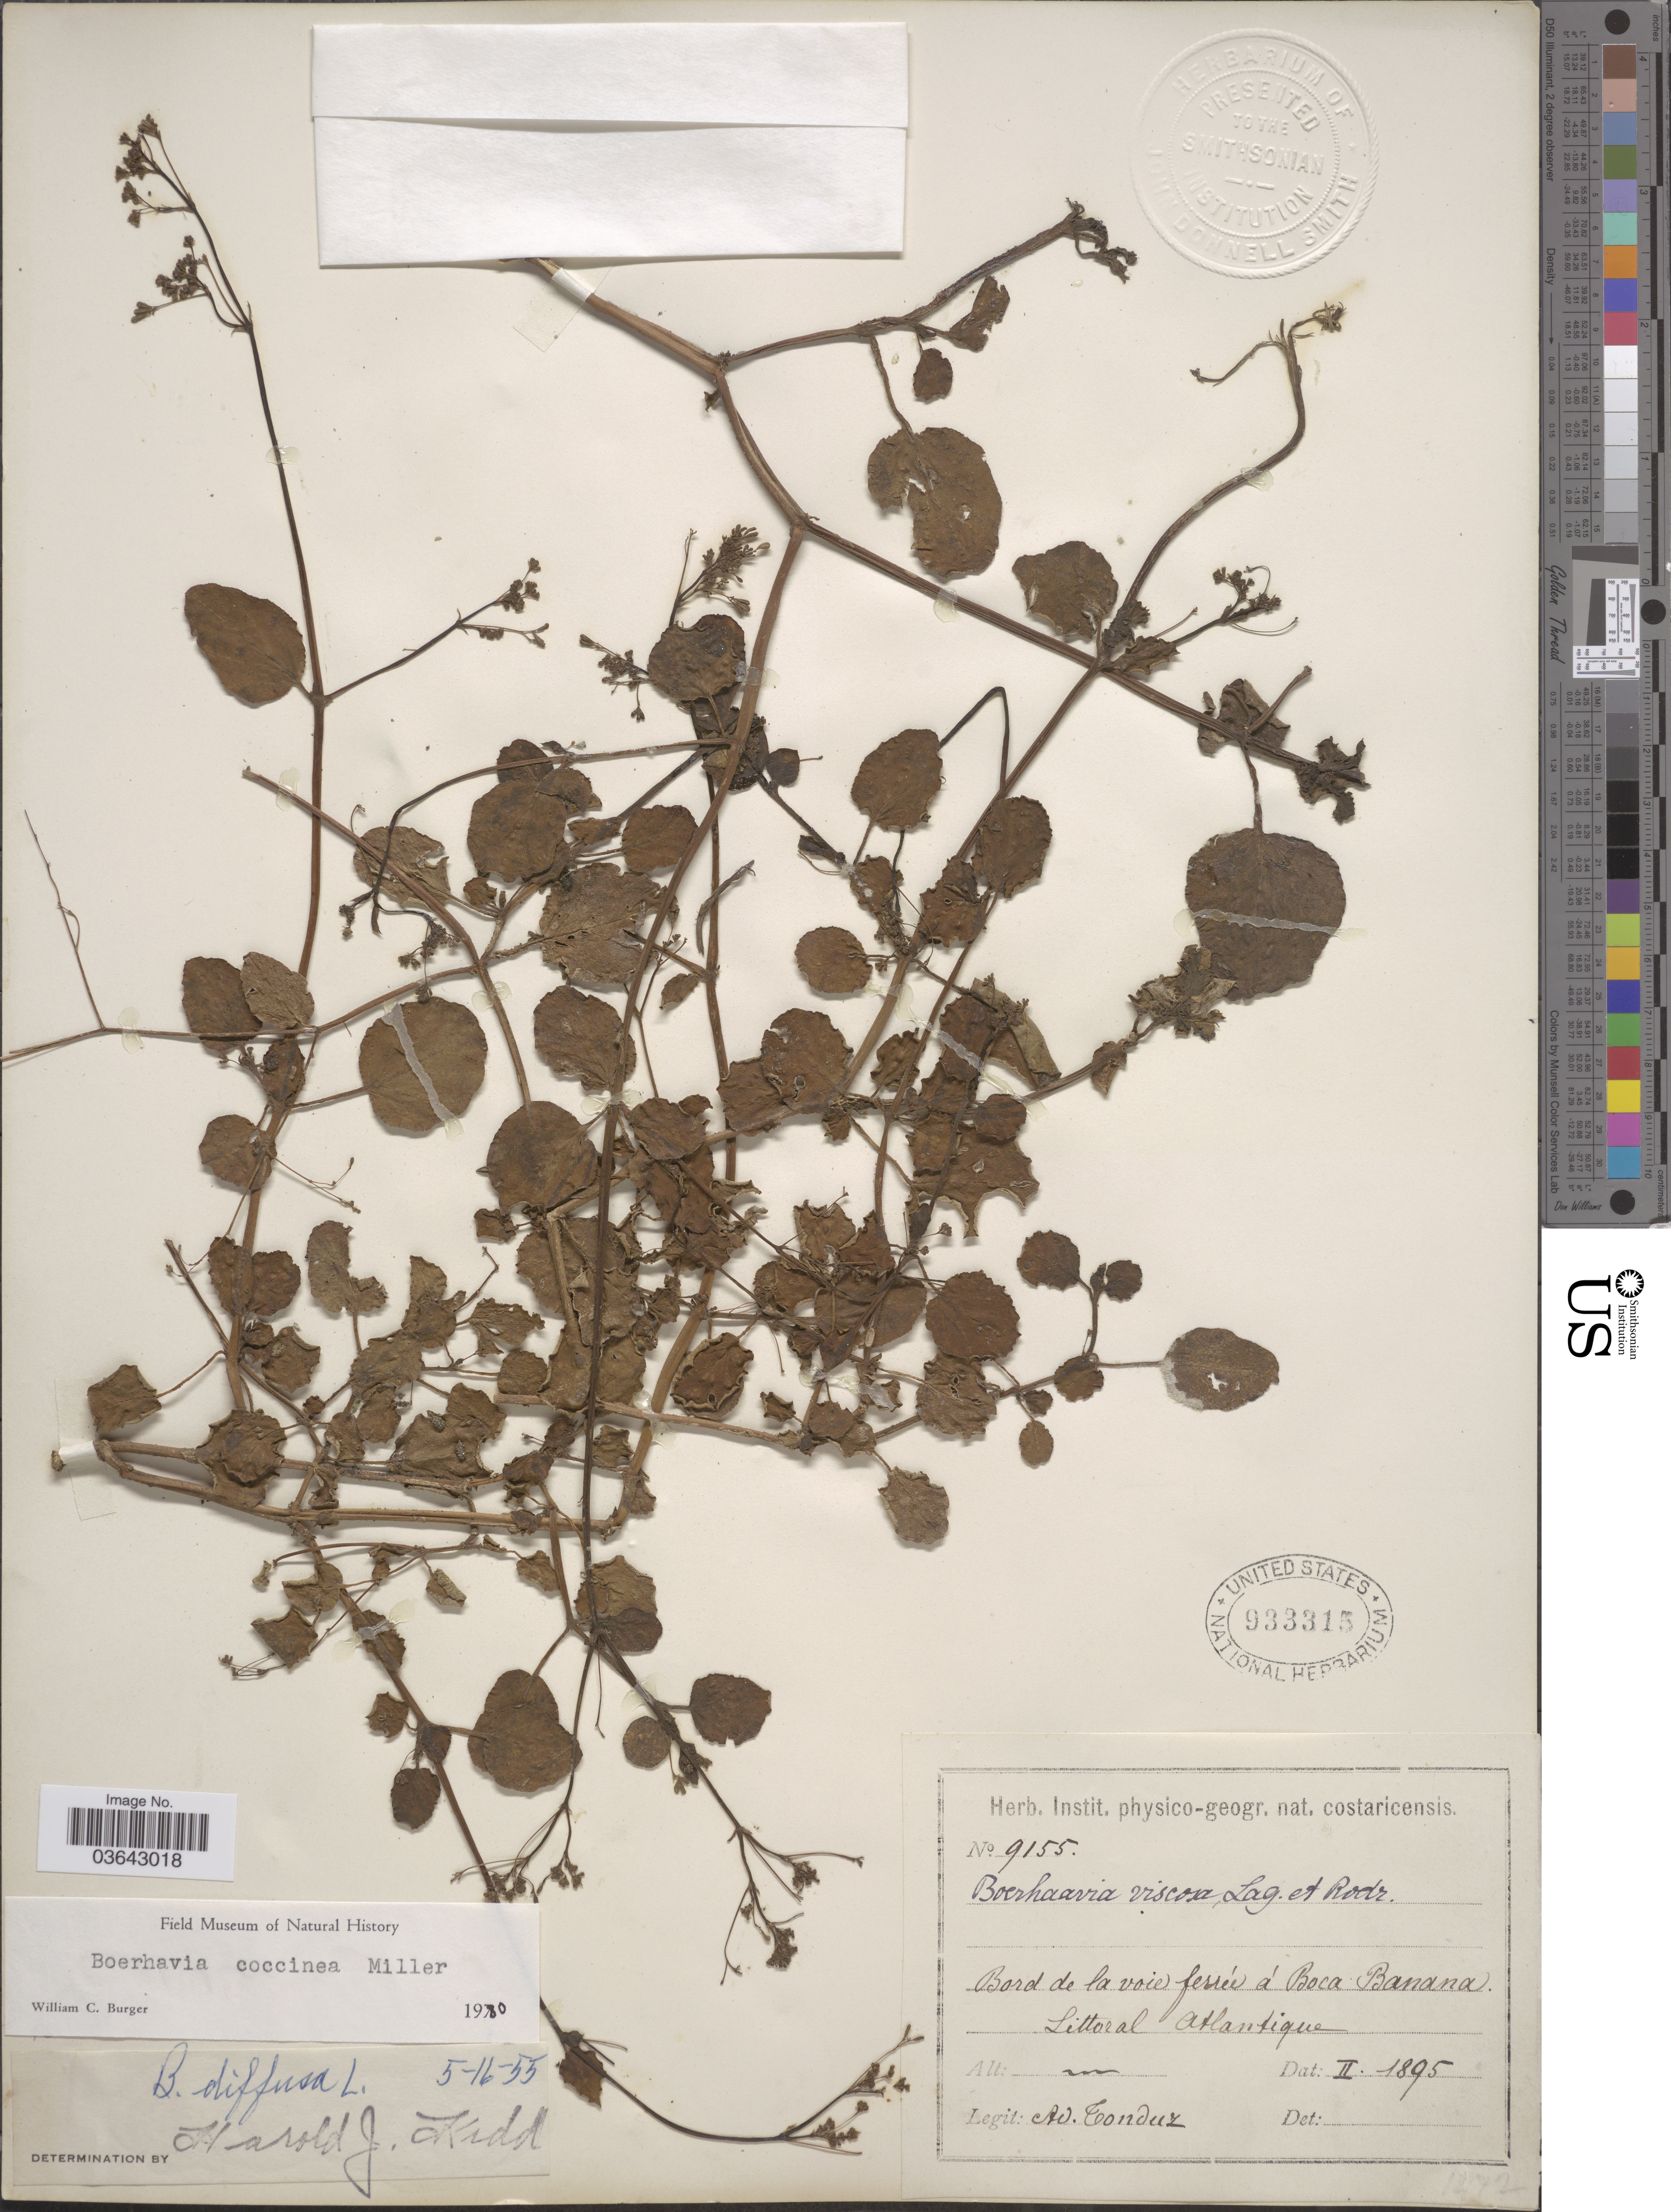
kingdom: Plantae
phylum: Tracheophyta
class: Magnoliopsida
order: Caryophyllales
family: Nyctaginaceae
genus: Boerhavia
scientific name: Boerhavia coccinea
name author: Mill.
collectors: A. Tonduz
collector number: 9155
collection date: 1895-02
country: Costa Rica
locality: Bord de la voie ferrée á Boca Banana. Littoral Atlantique.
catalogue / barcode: US 933315